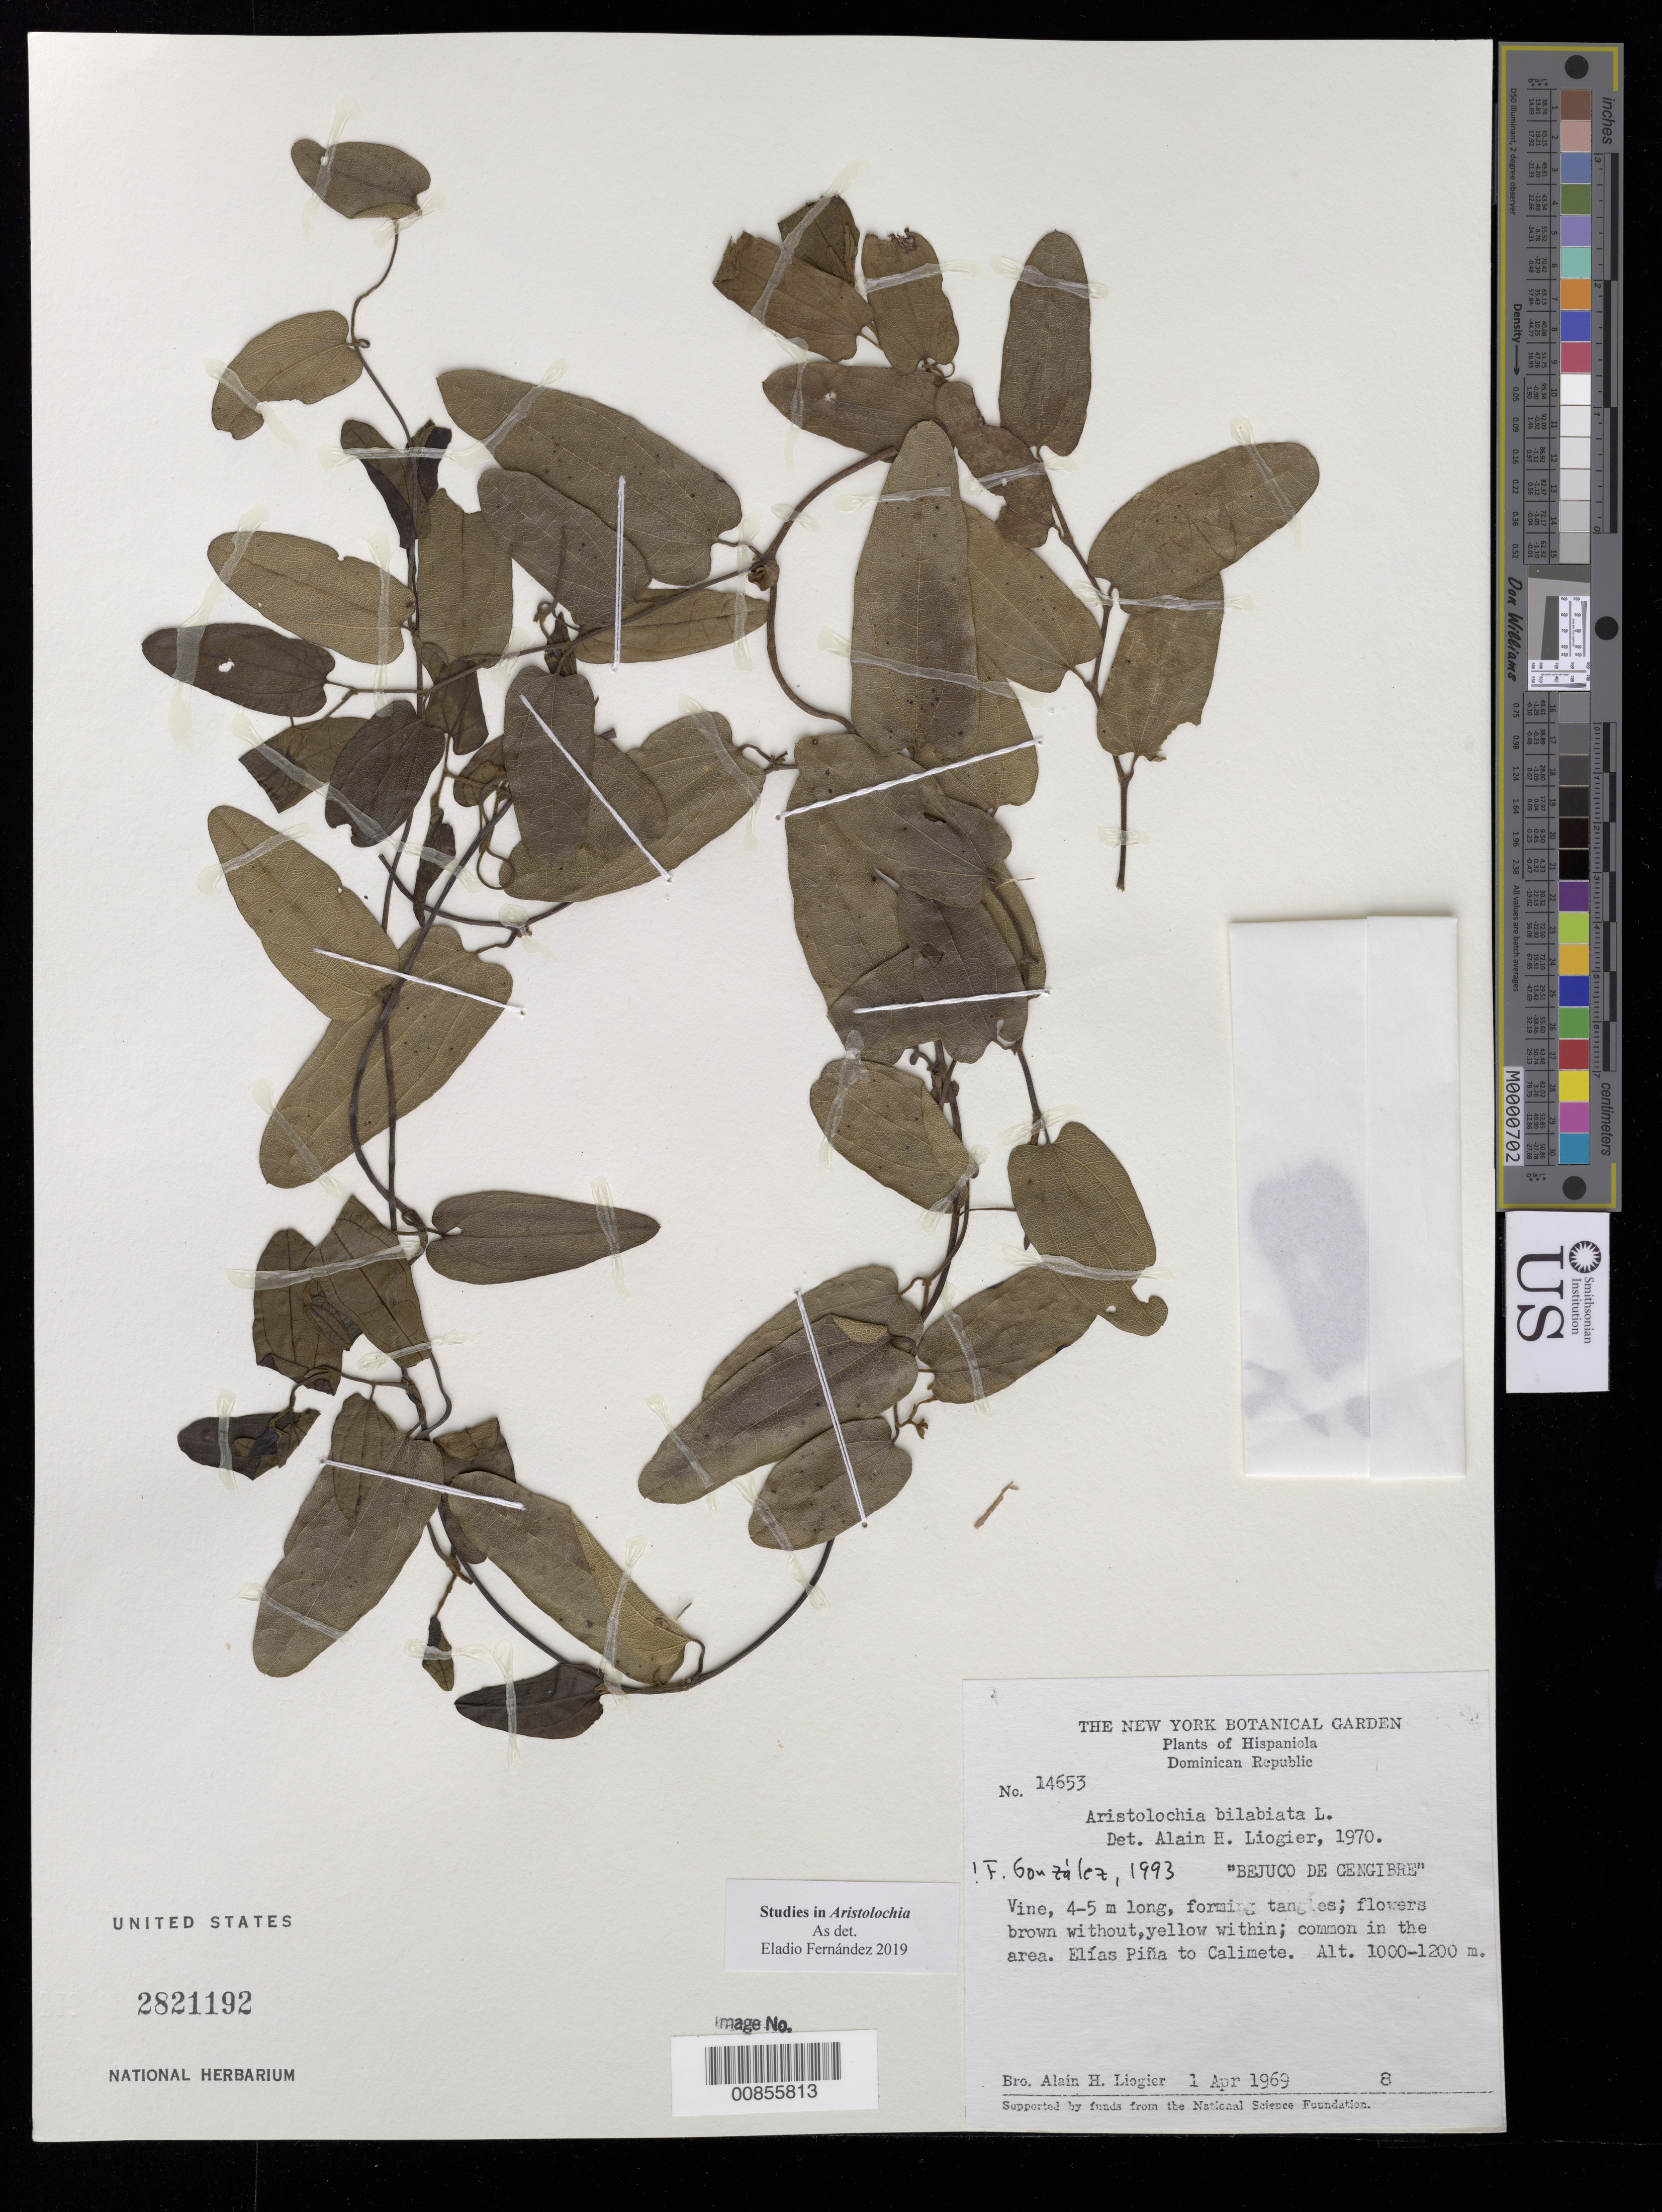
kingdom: Plantae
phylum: Tracheophyta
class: Magnoliopsida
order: Piperales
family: Aristolochiaceae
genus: Aristolochia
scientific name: Aristolochia bilabiata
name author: L.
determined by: González, F., (COL), Universidad Nacional de Colombia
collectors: A. H. Liogier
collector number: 14653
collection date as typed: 01 Apr 1969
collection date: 1969-04-01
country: Dominican Republic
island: Hispaniola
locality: Elías Piña to Calimete.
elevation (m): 1000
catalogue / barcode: US 2821192